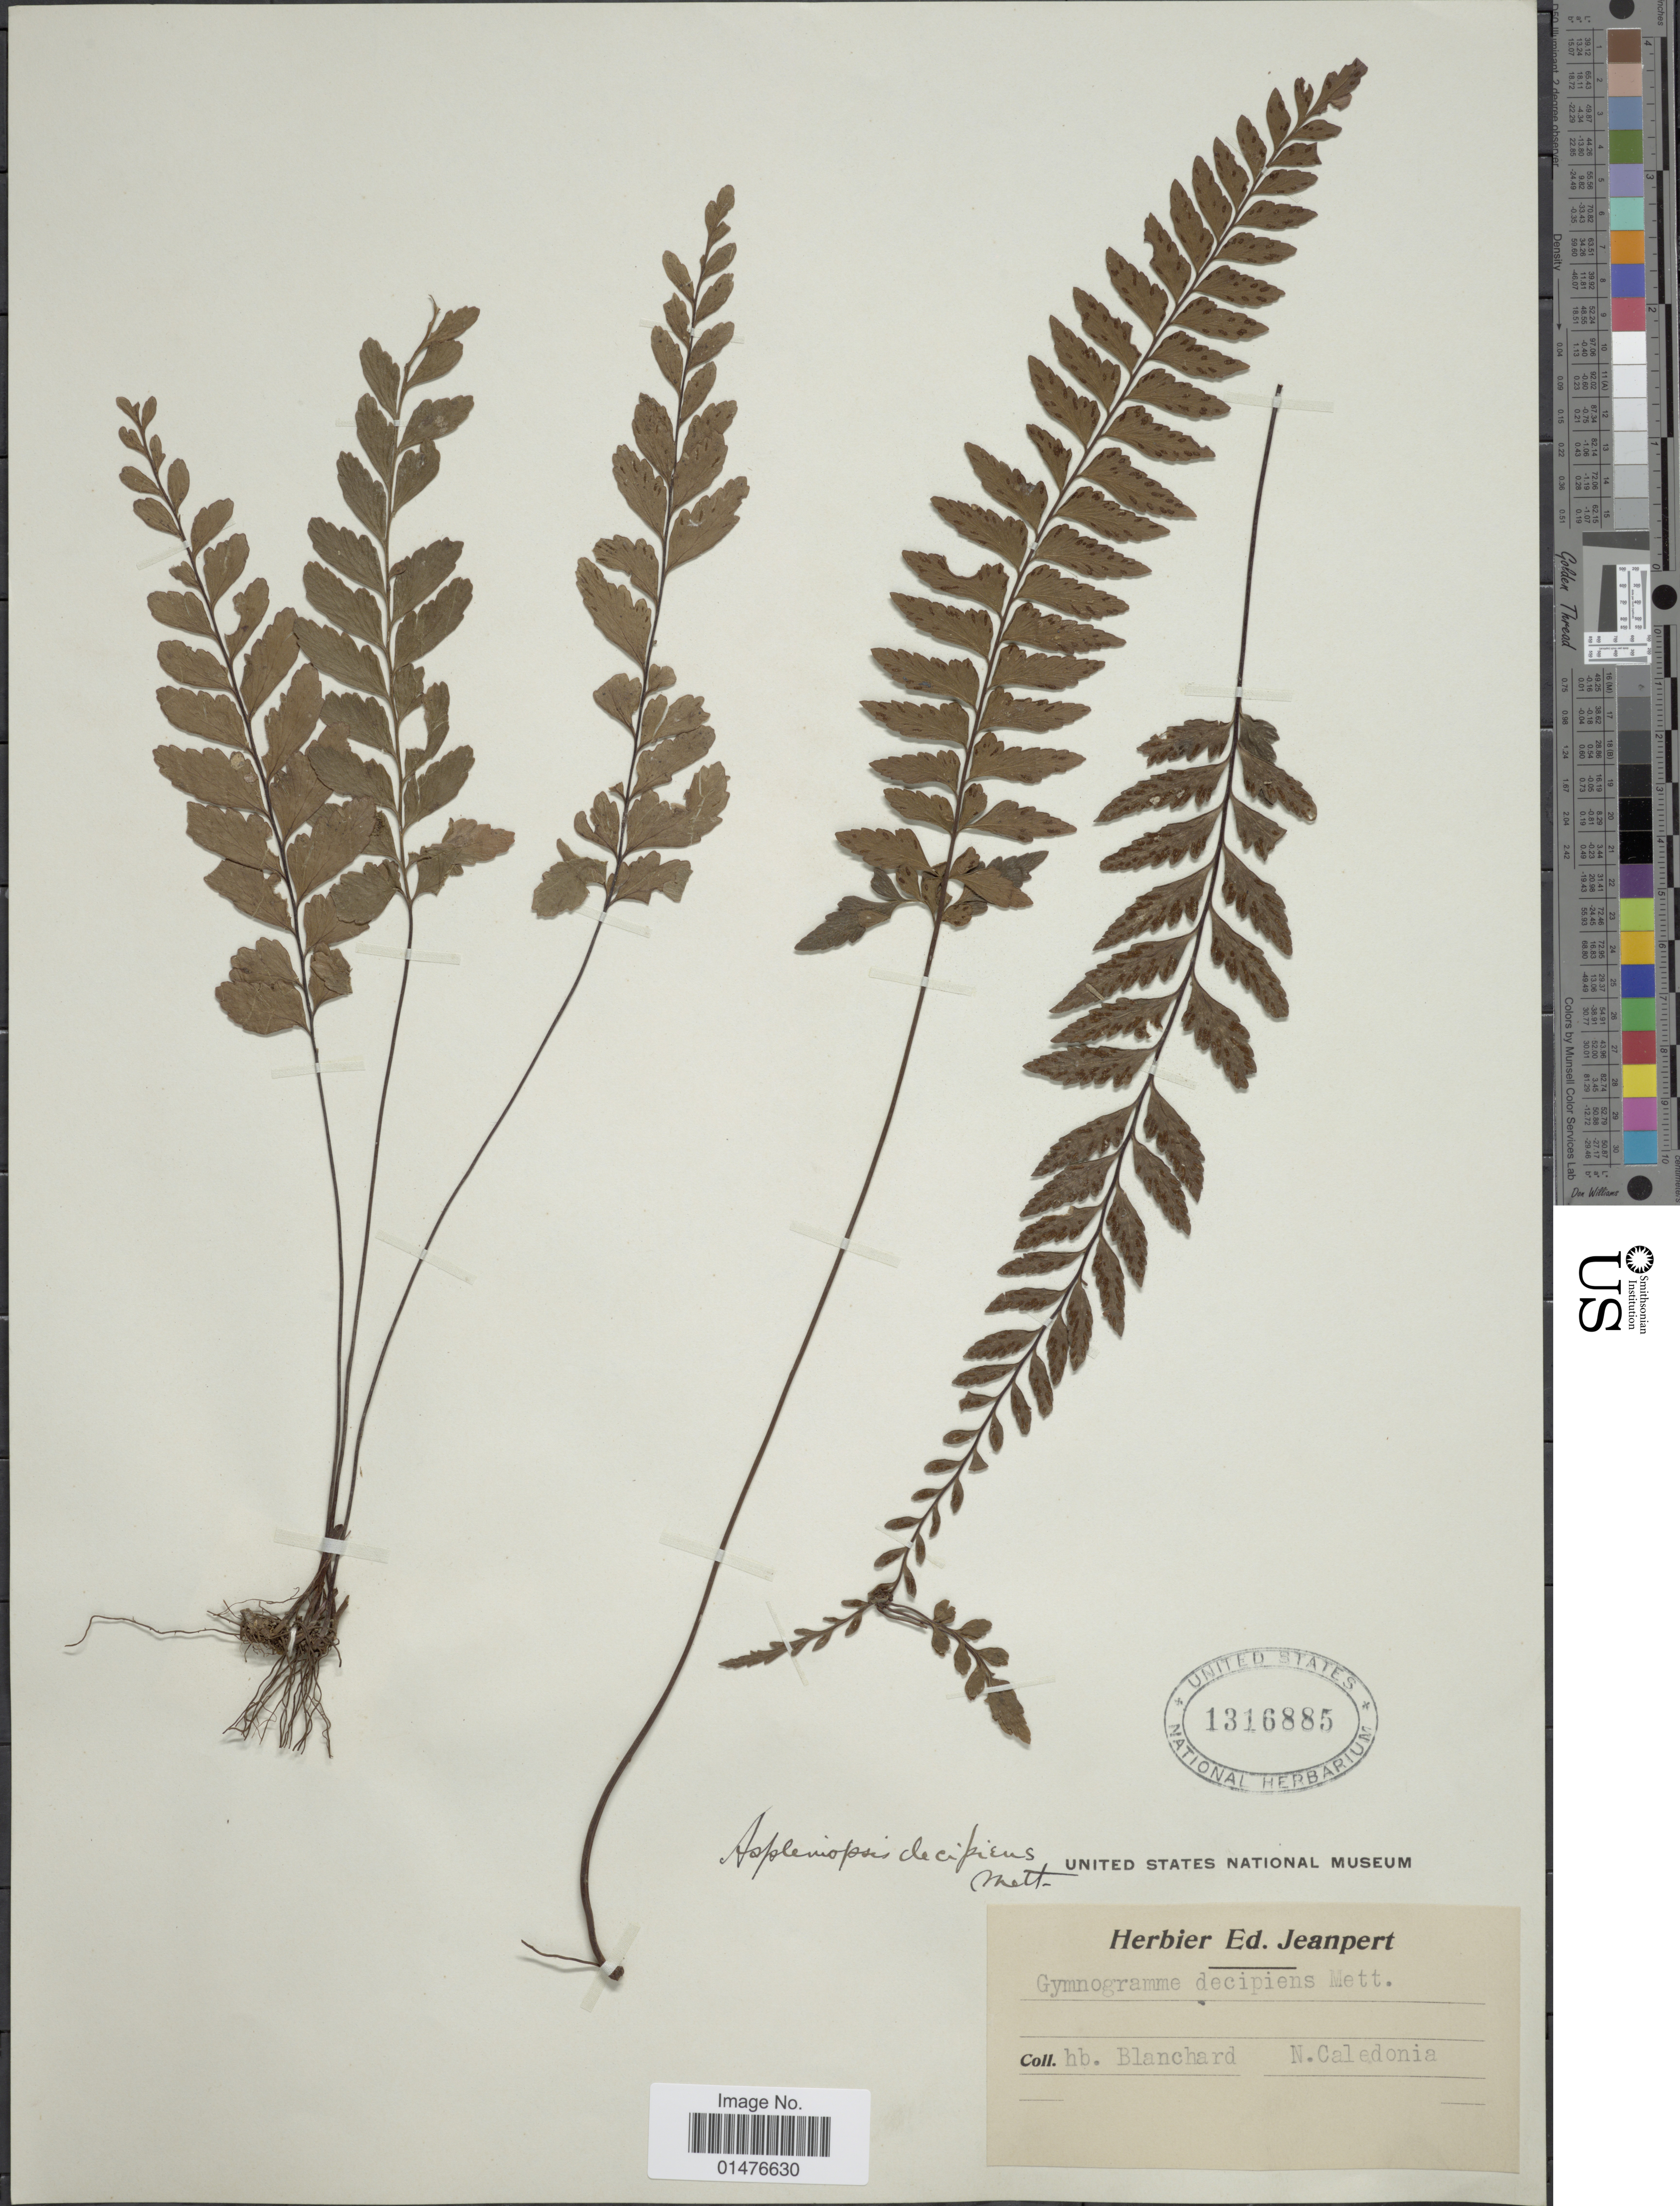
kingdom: Plantae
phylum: Tracheophyta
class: Polypodiopsida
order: Polypodiales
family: Pteridaceae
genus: Austrogramme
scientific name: Austrogramme decipiens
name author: (Mett.) Hennipman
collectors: H. Blanchard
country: New Caledonia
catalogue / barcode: US 1316885